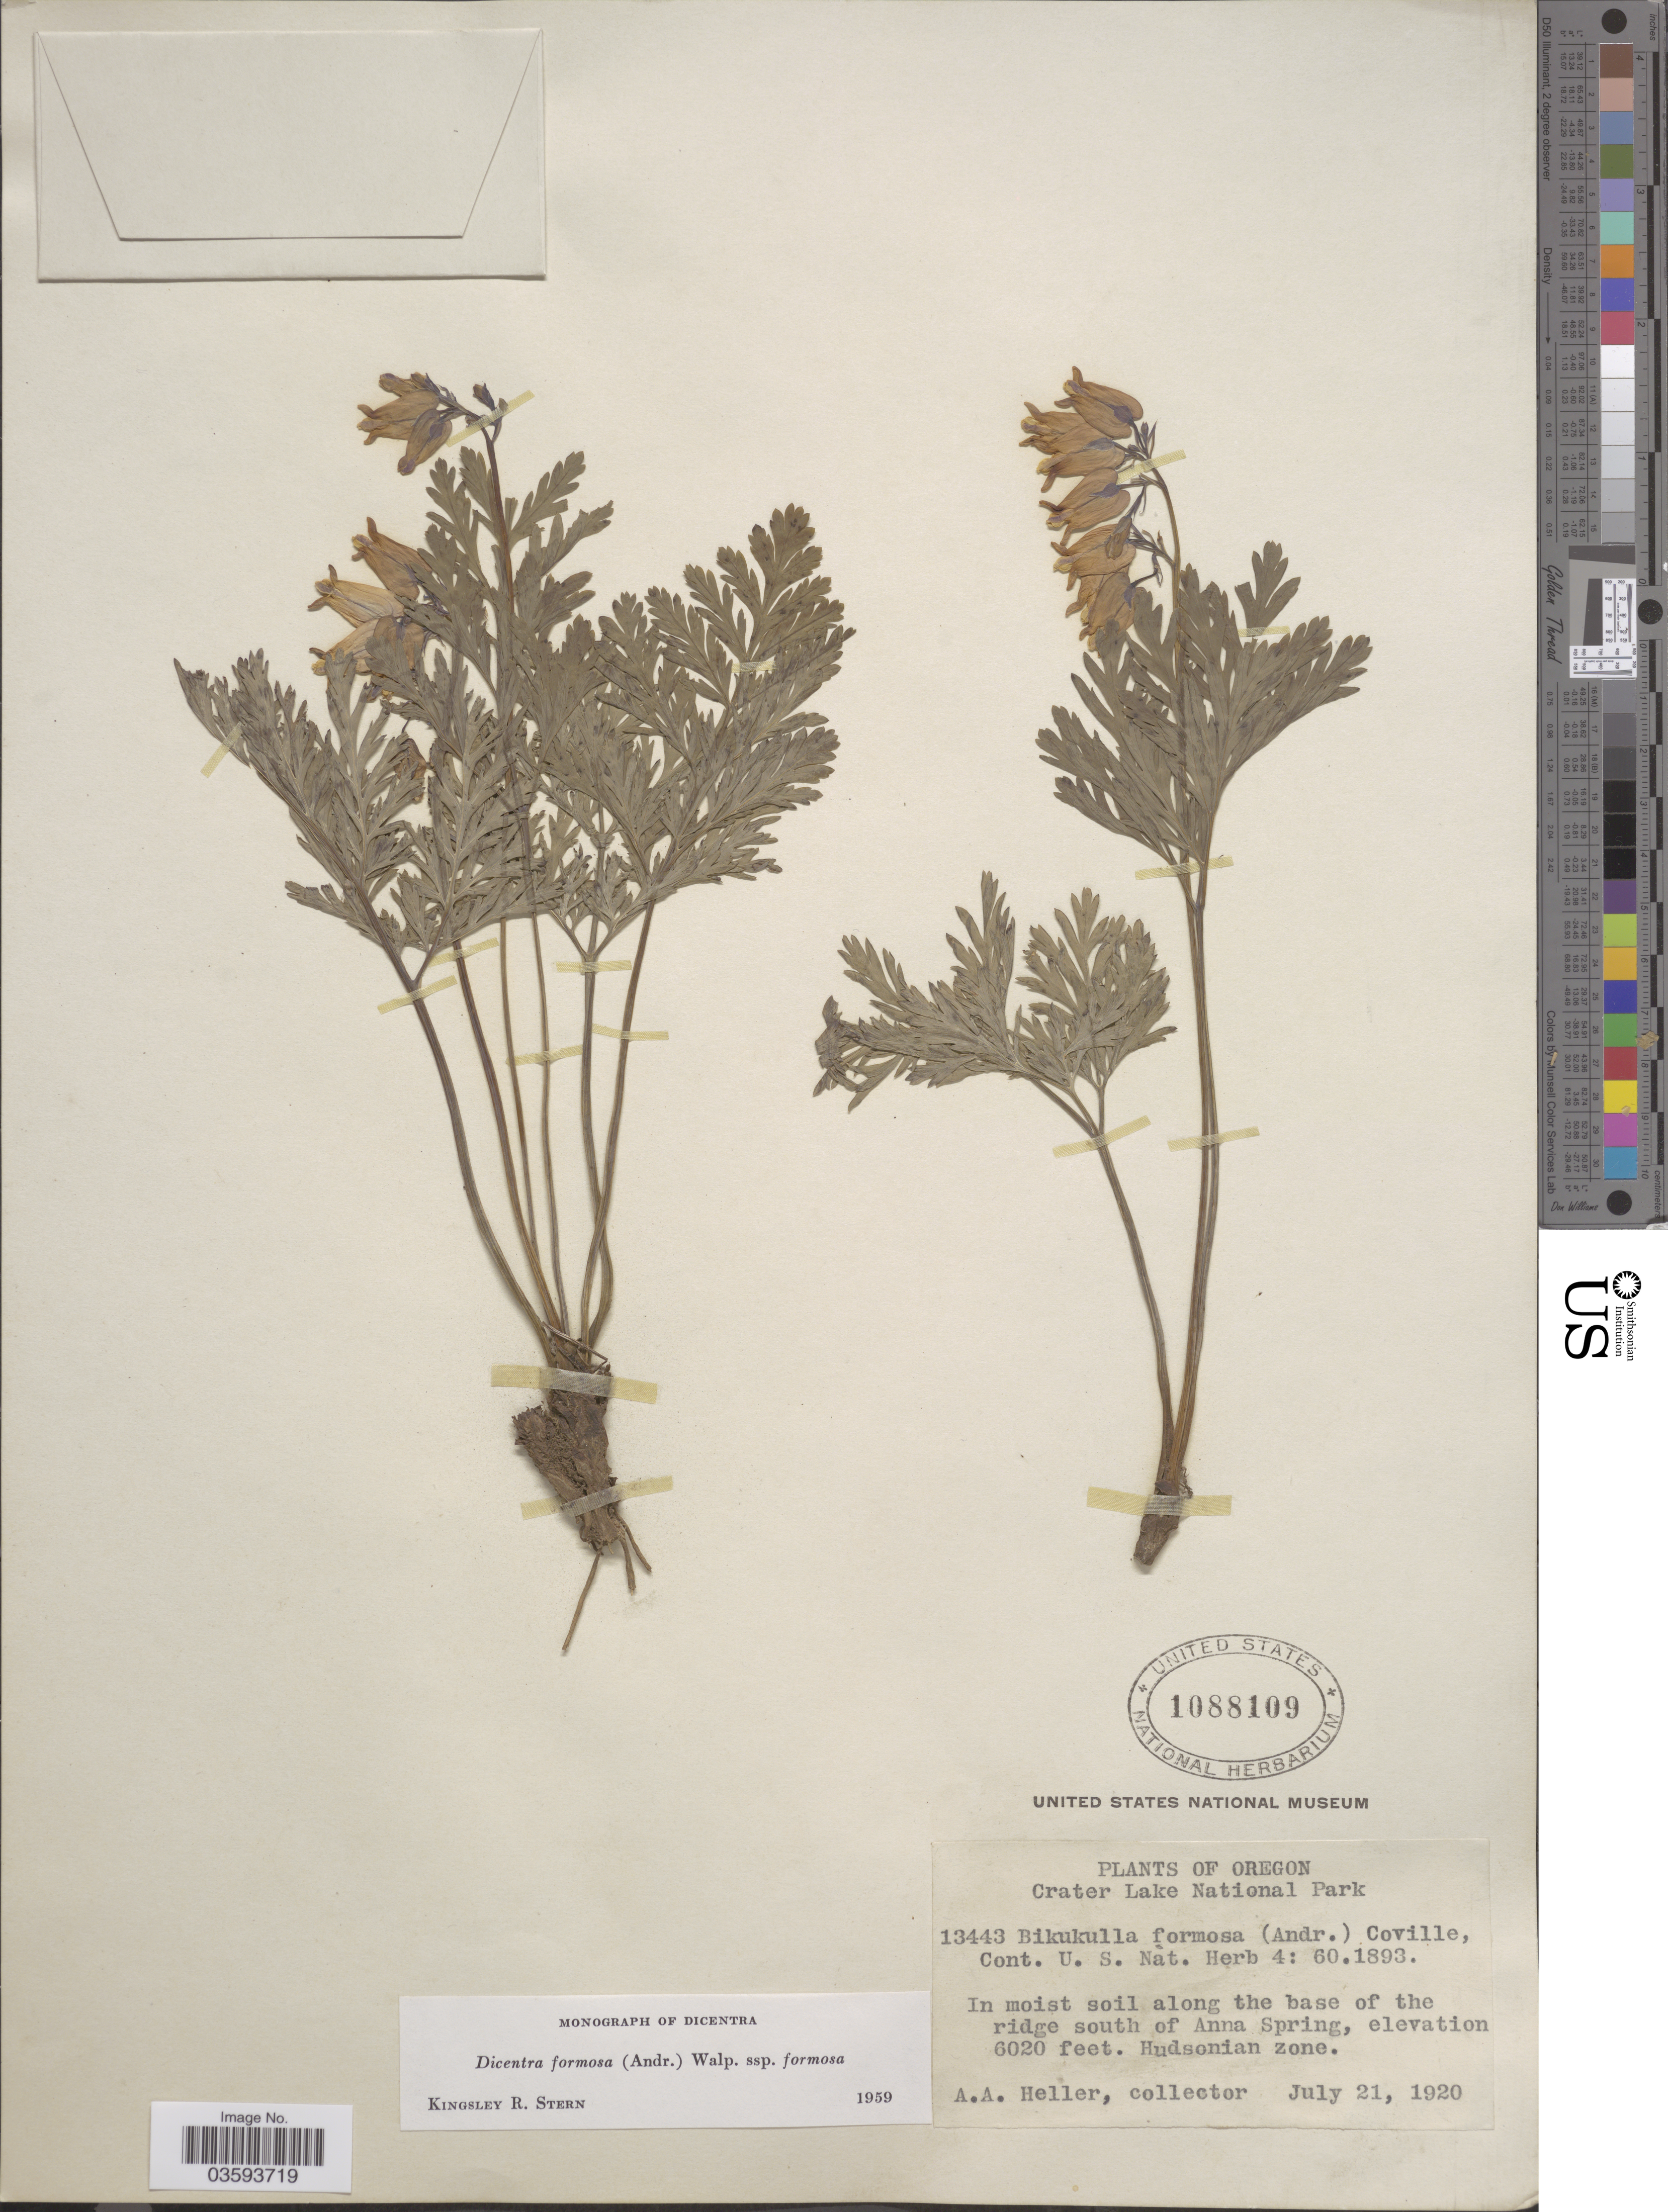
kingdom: Plantae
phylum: Tracheophyta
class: Magnoliopsida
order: Ranunculales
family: Papaveraceae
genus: Dicentra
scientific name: Dicentra formosa subsp. formosa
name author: (Haw.) Walp.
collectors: A. A. Heller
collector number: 13443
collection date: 1920-07-21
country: United States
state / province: Oregon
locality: Crater Lake National Park. In moist soil along the base of the ridge south of Anna Spring. Hudsonian zone.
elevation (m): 1835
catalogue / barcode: US 1088109